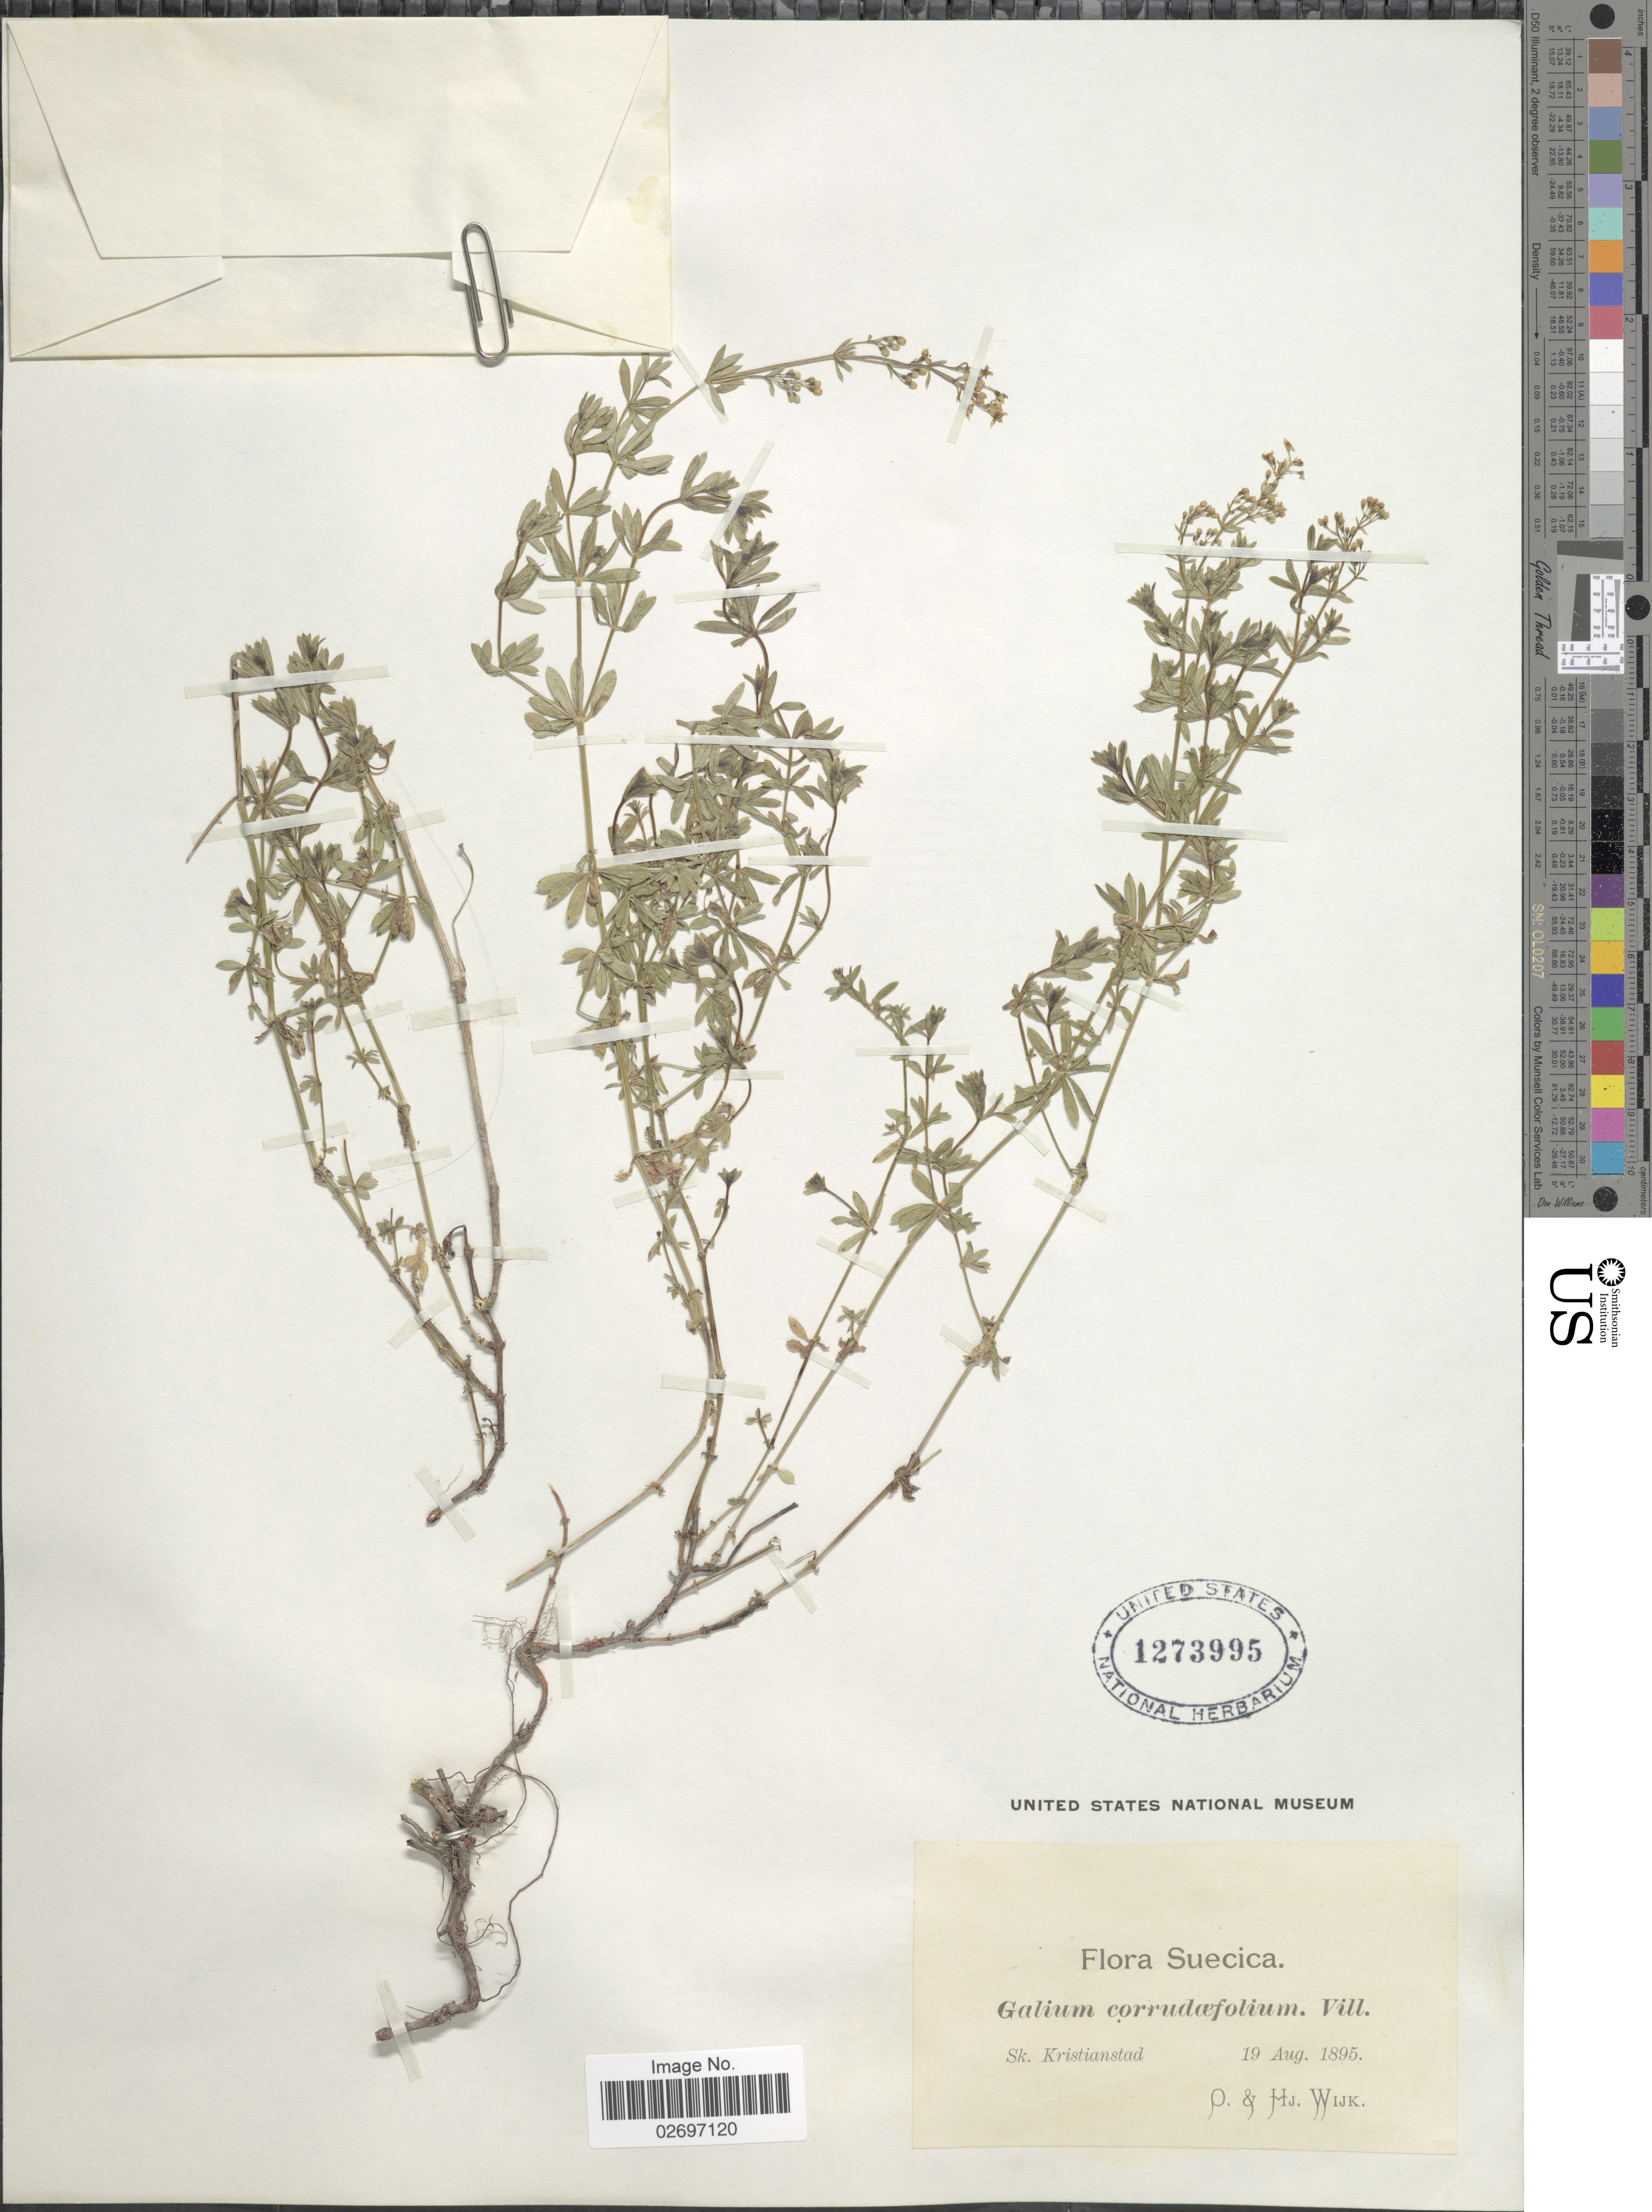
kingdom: Plantae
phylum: Tracheophyta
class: Magnoliopsida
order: Gentianales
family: Rubiaceae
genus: Galium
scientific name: Galium corrudaefolium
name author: Vill.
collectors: O. Wijk & H. Wijk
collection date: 1895-08-19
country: Sweden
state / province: Skåne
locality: Sk. Kristianstad, Suecica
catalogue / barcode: US 1273995